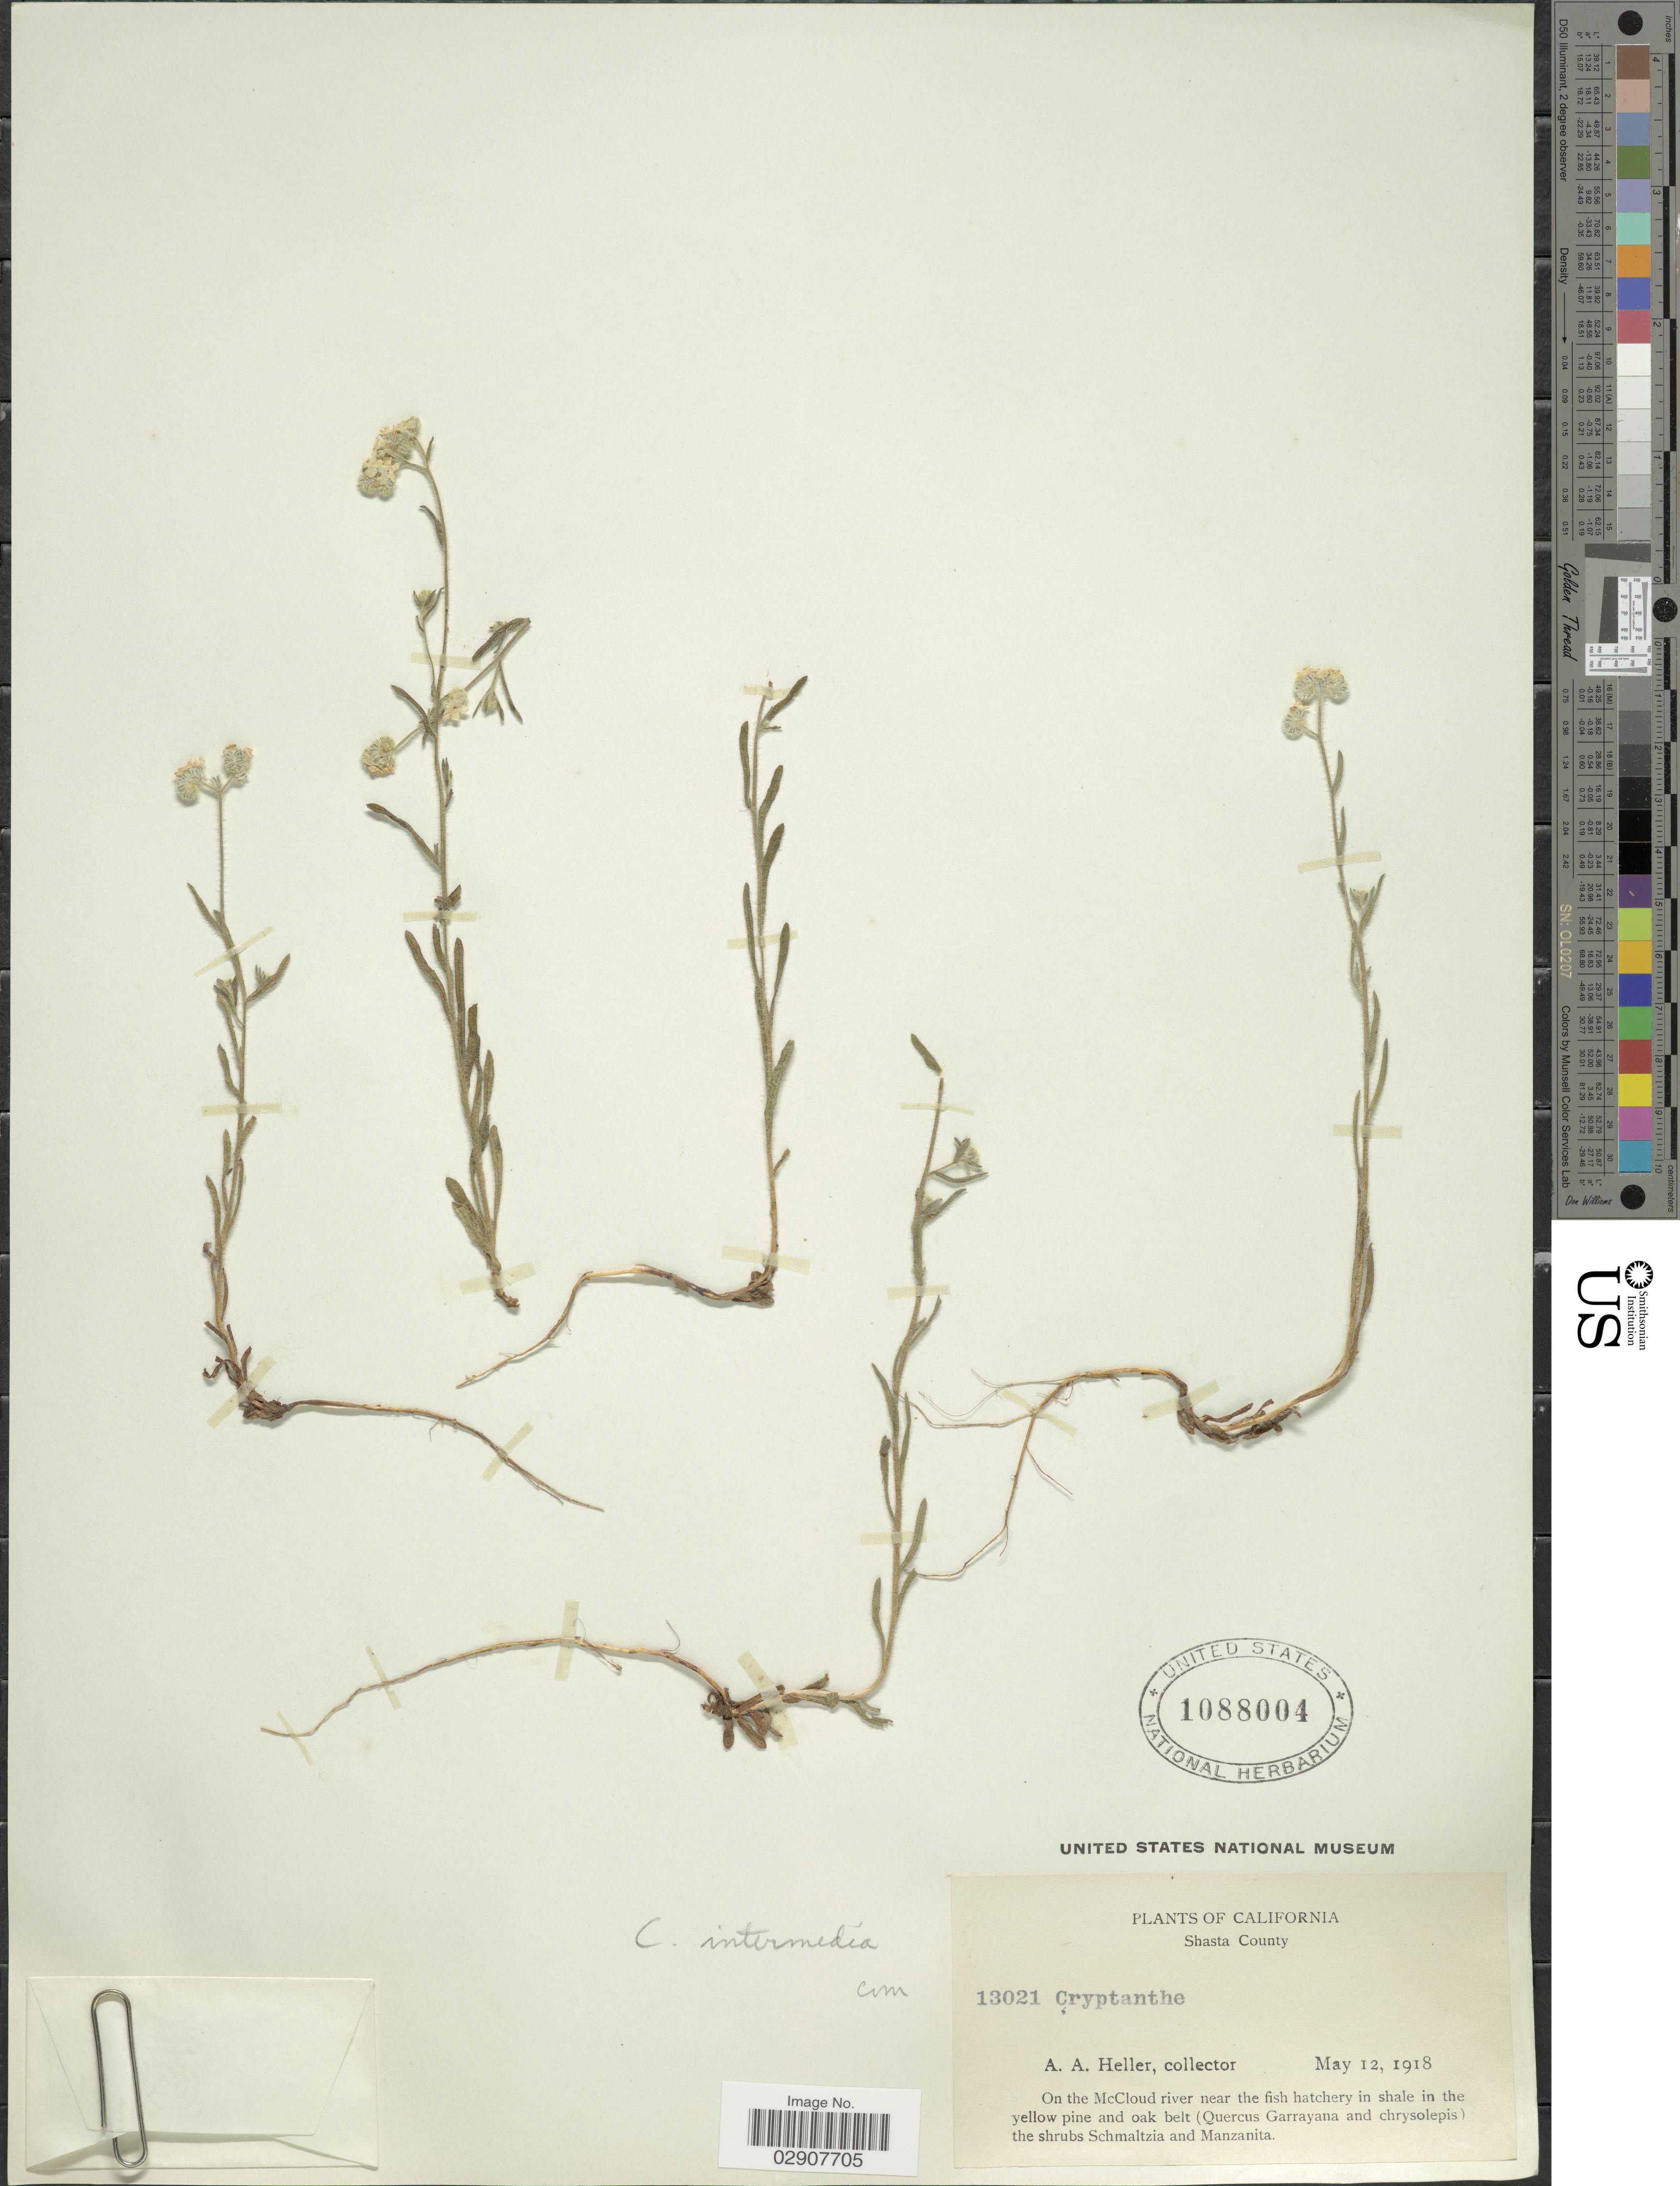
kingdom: Plantae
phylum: Tracheophyta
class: Magnoliopsida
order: Boraginales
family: Boraginaceae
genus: Cryptantha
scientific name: Cryptantha intermedia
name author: (A. Gray) Greene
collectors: A. A. Heller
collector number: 13021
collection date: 1918-05-12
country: United States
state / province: California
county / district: Shasta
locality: Shasta County, On the McCloud river near the fish hatchery.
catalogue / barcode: US 1088004